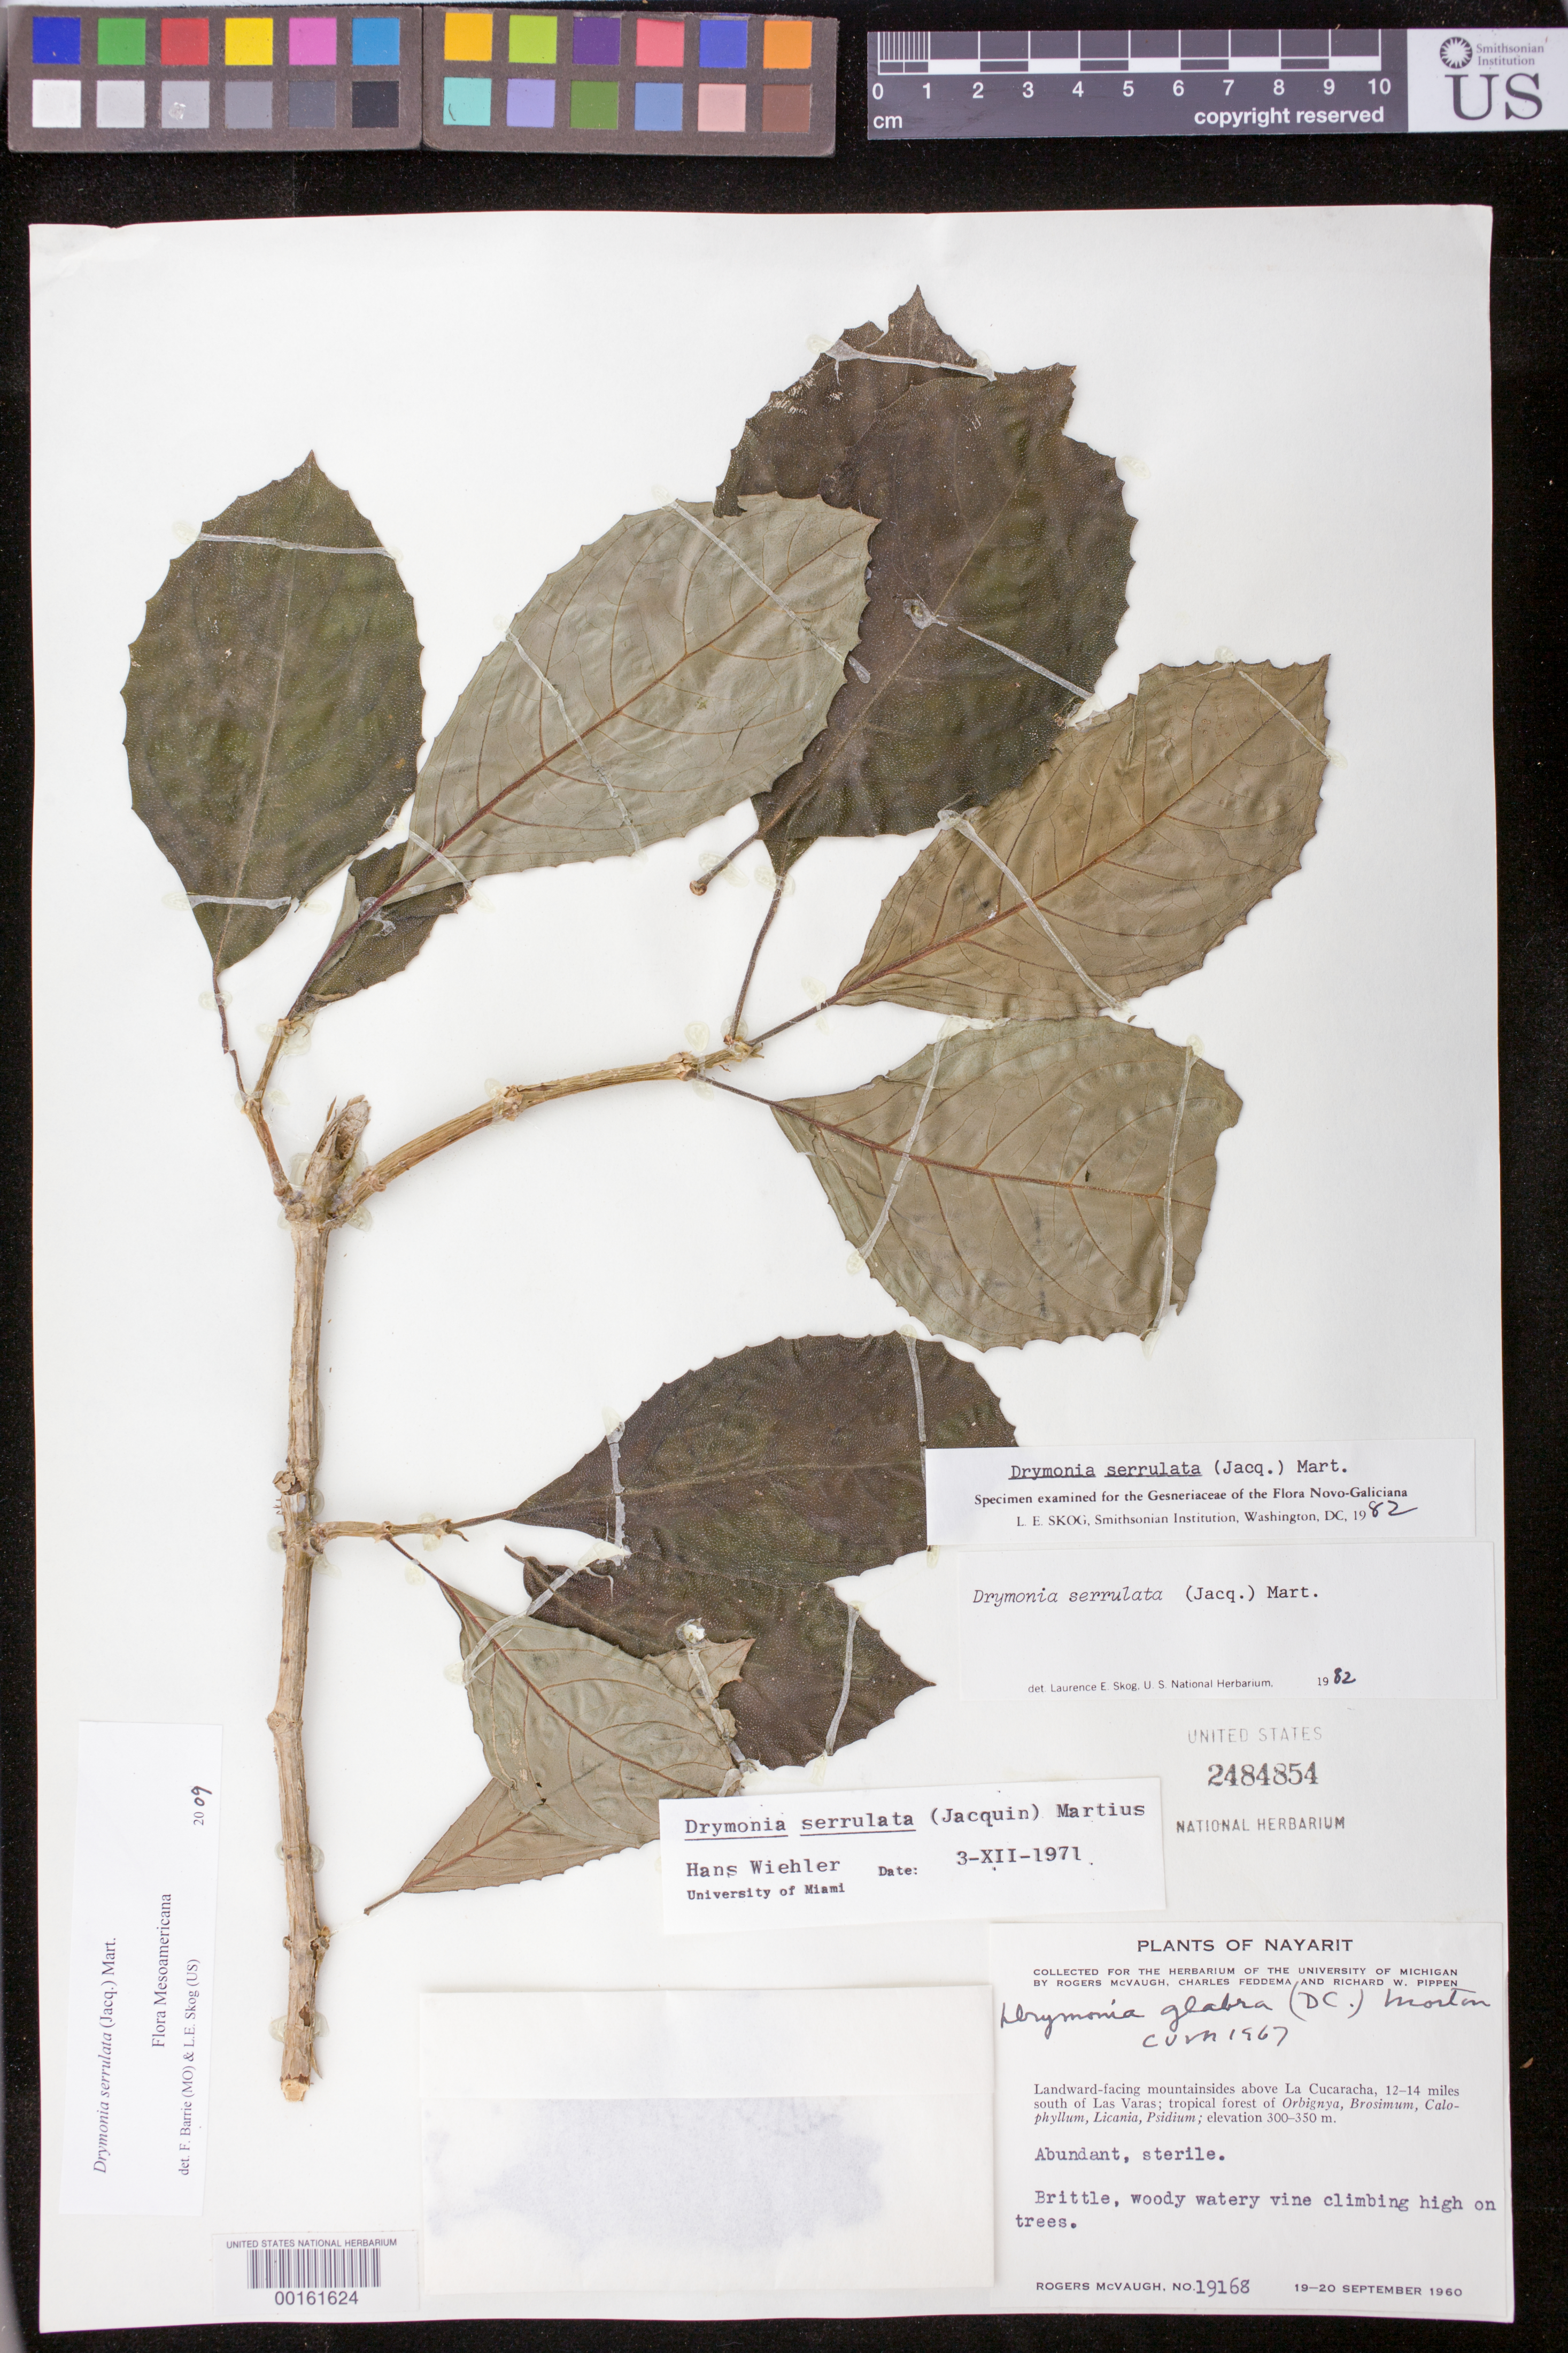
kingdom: Plantae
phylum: Tracheophyta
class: Magnoliopsida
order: Lamiales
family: Gesneriaceae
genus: Drymonia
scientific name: Drymonia serrulata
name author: (Jacq.) Mart.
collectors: R. McVaugh & et al.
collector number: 19168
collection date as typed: Sep 1960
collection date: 1960-09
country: Mexico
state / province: Nayarit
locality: Landward-facing mountainsides above La Curaracha, 12-14 mi S of Las Varas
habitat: Tropical forest of Orbignya, Brosimum, Calophyllum, Licania,..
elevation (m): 300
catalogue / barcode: US 2484854